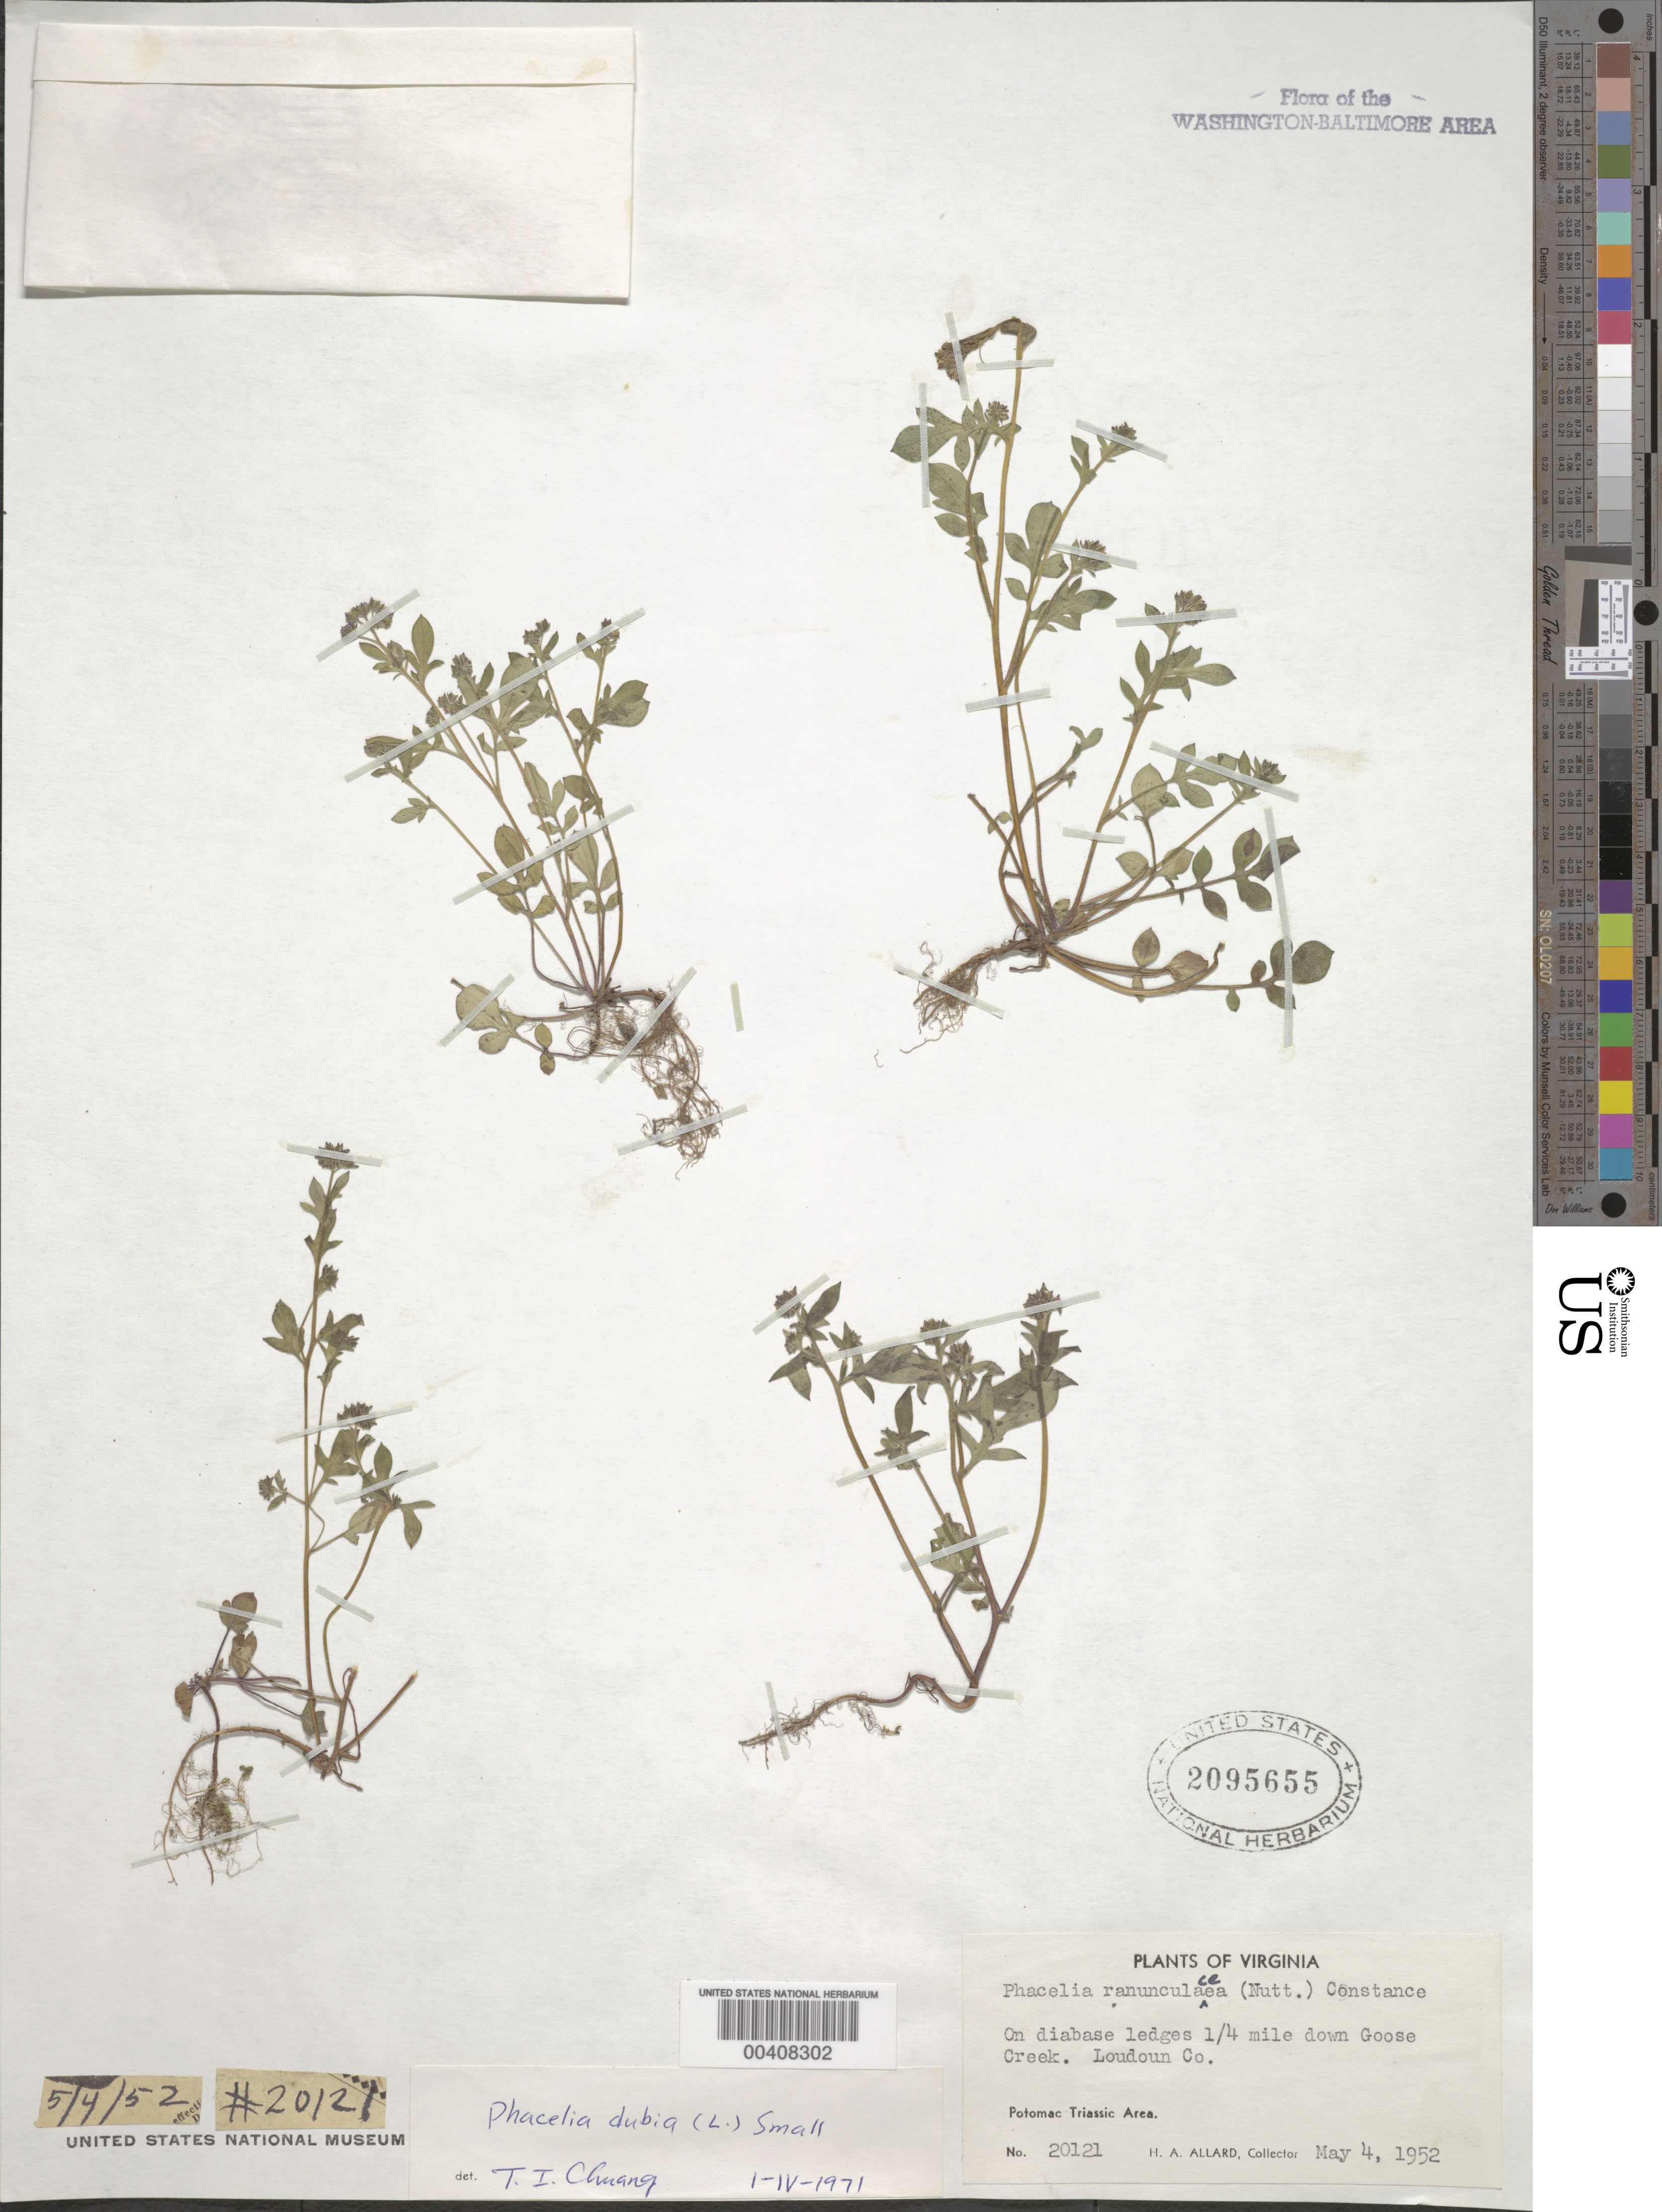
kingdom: Plantae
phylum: Tracheophyta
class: Magnoliopsida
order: Boraginales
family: Hydrophyllaceae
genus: Phacelia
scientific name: Phacelia dubia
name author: (L.) Trel.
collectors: H. A. Allard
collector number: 20121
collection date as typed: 04 May 1952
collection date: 1952-05-04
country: United States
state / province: Virginia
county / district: Loudoun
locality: Goose Creek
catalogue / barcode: US 2095655